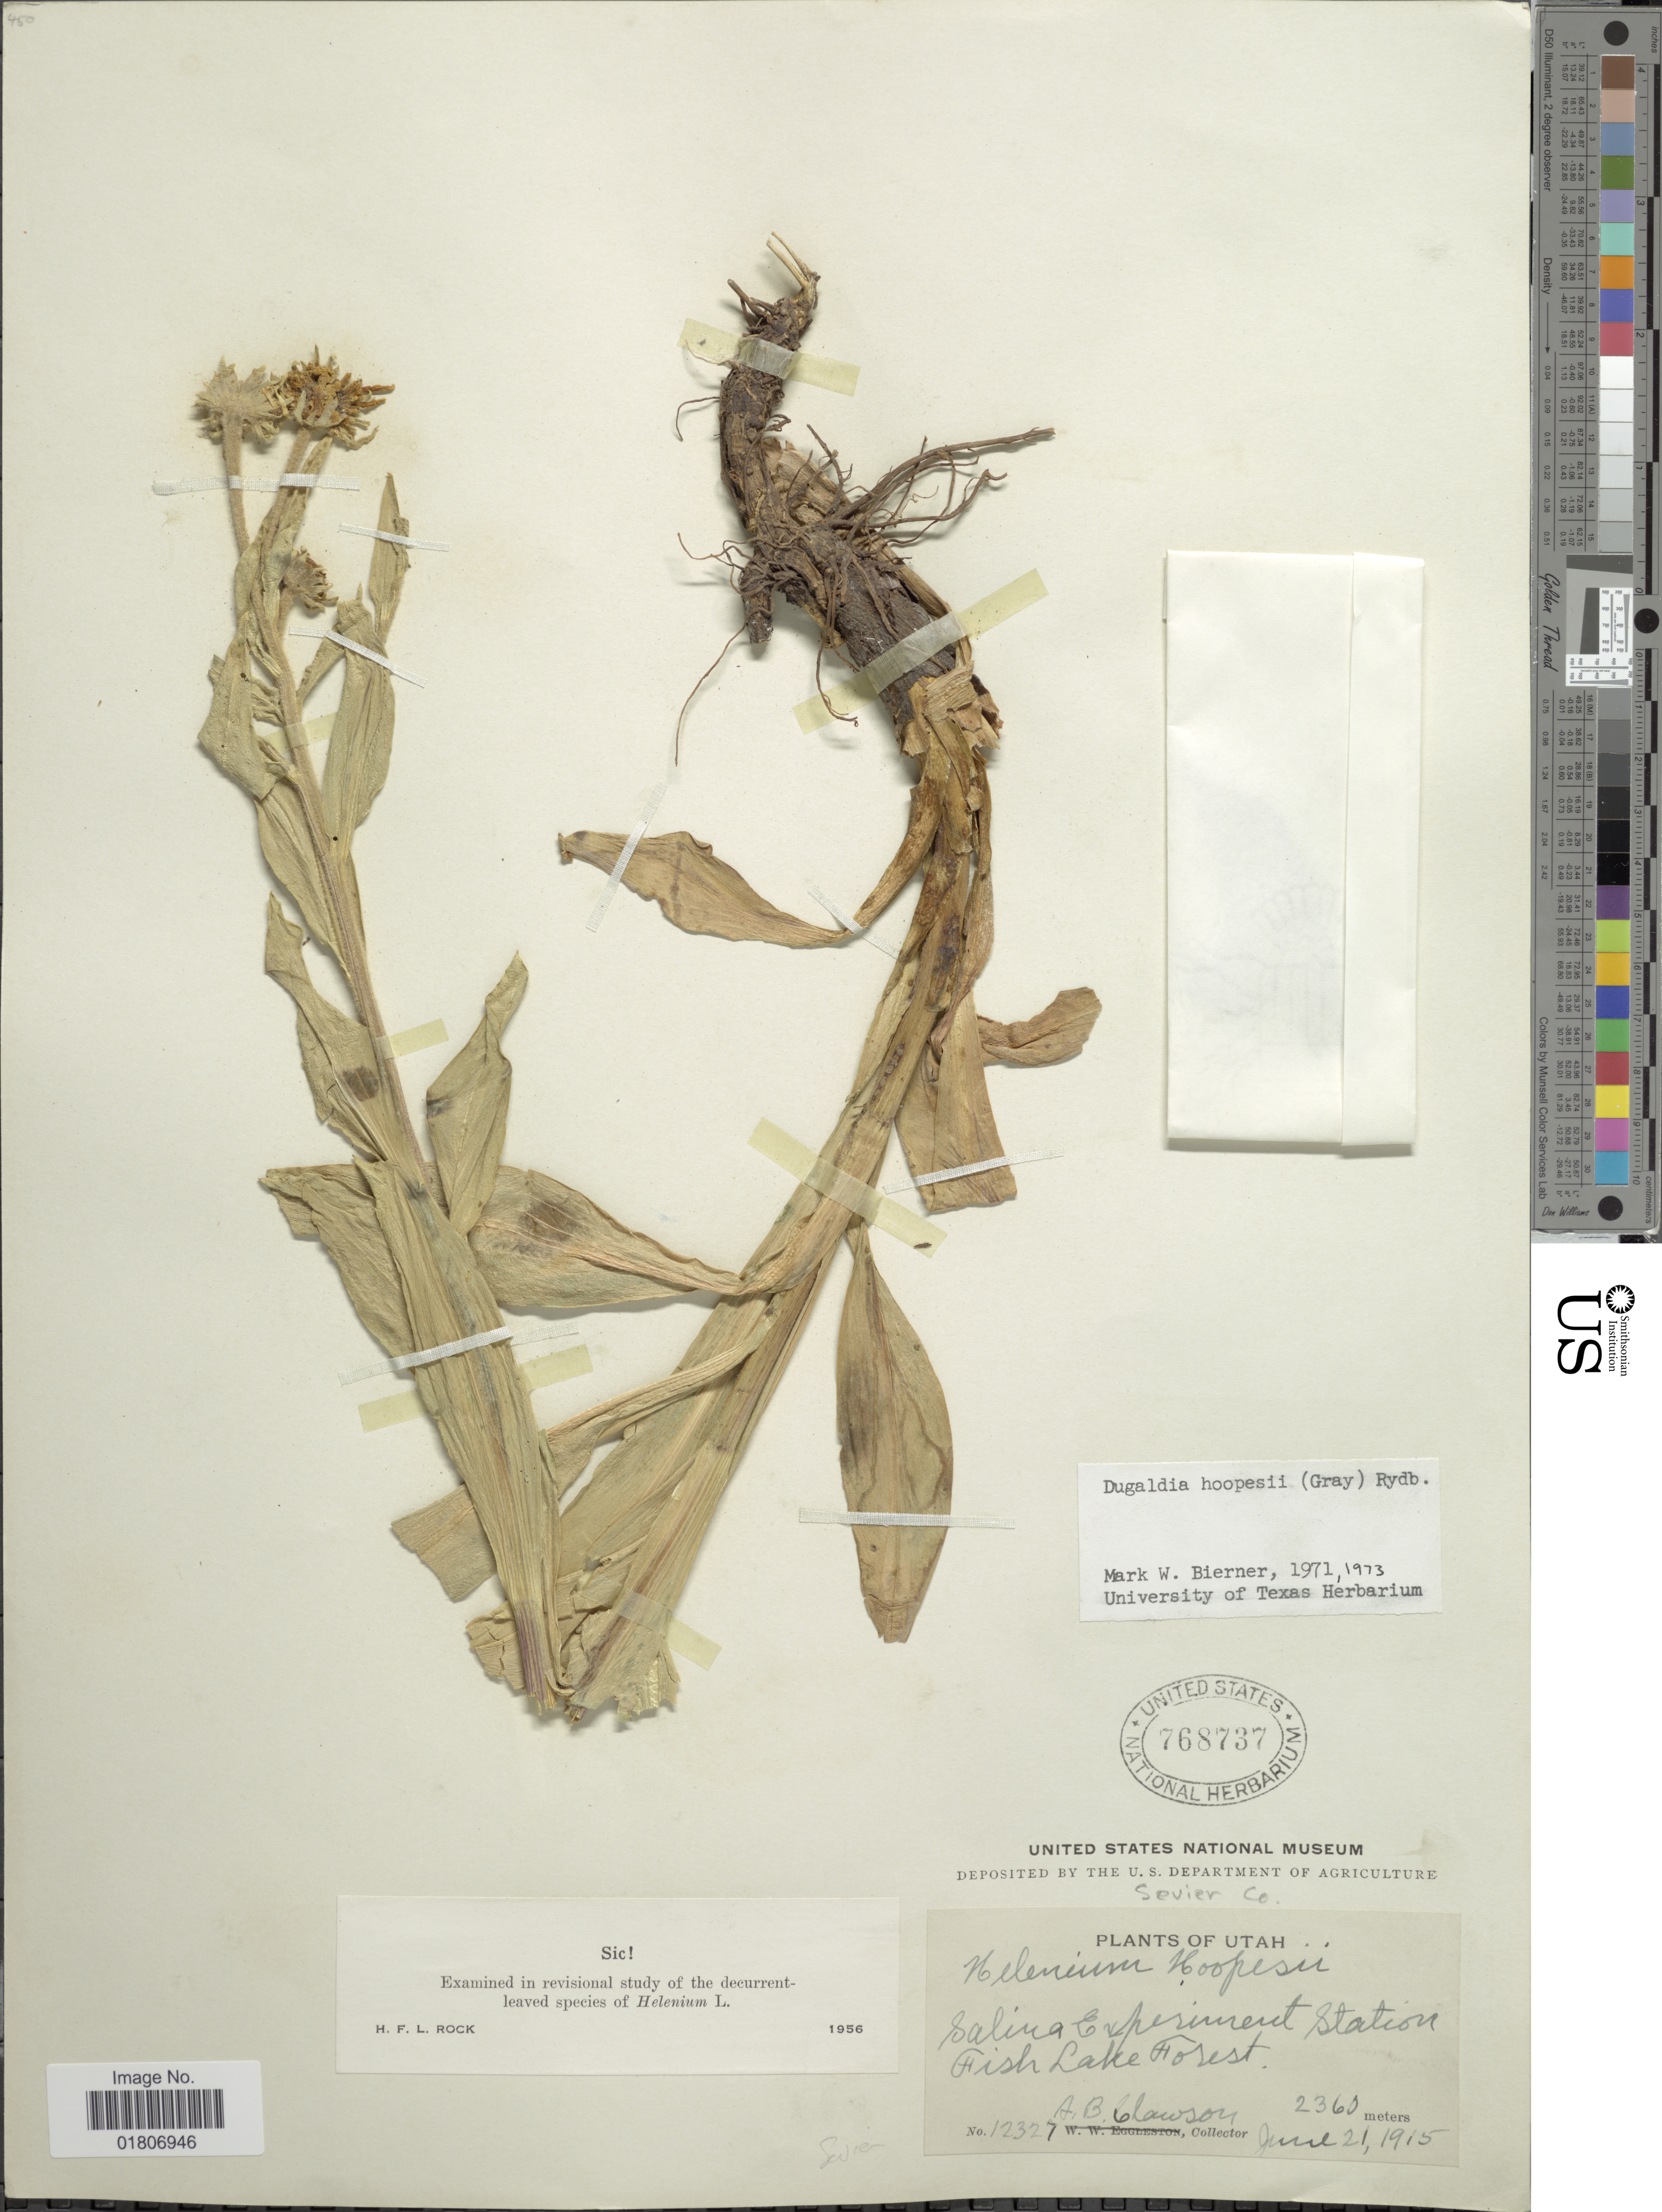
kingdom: Plantae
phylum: Tracheophyta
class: Magnoliopsida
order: Asterales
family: Asteraceae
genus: Dugaldia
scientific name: Dugaldia hoopesii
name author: (A. Gray) Rydb.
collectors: A. Clawson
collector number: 12327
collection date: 1915-06-21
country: United States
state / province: Utah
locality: Sevier Co. Salina Experiment Station Fish Lake Forest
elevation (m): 2360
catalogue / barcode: US 768737